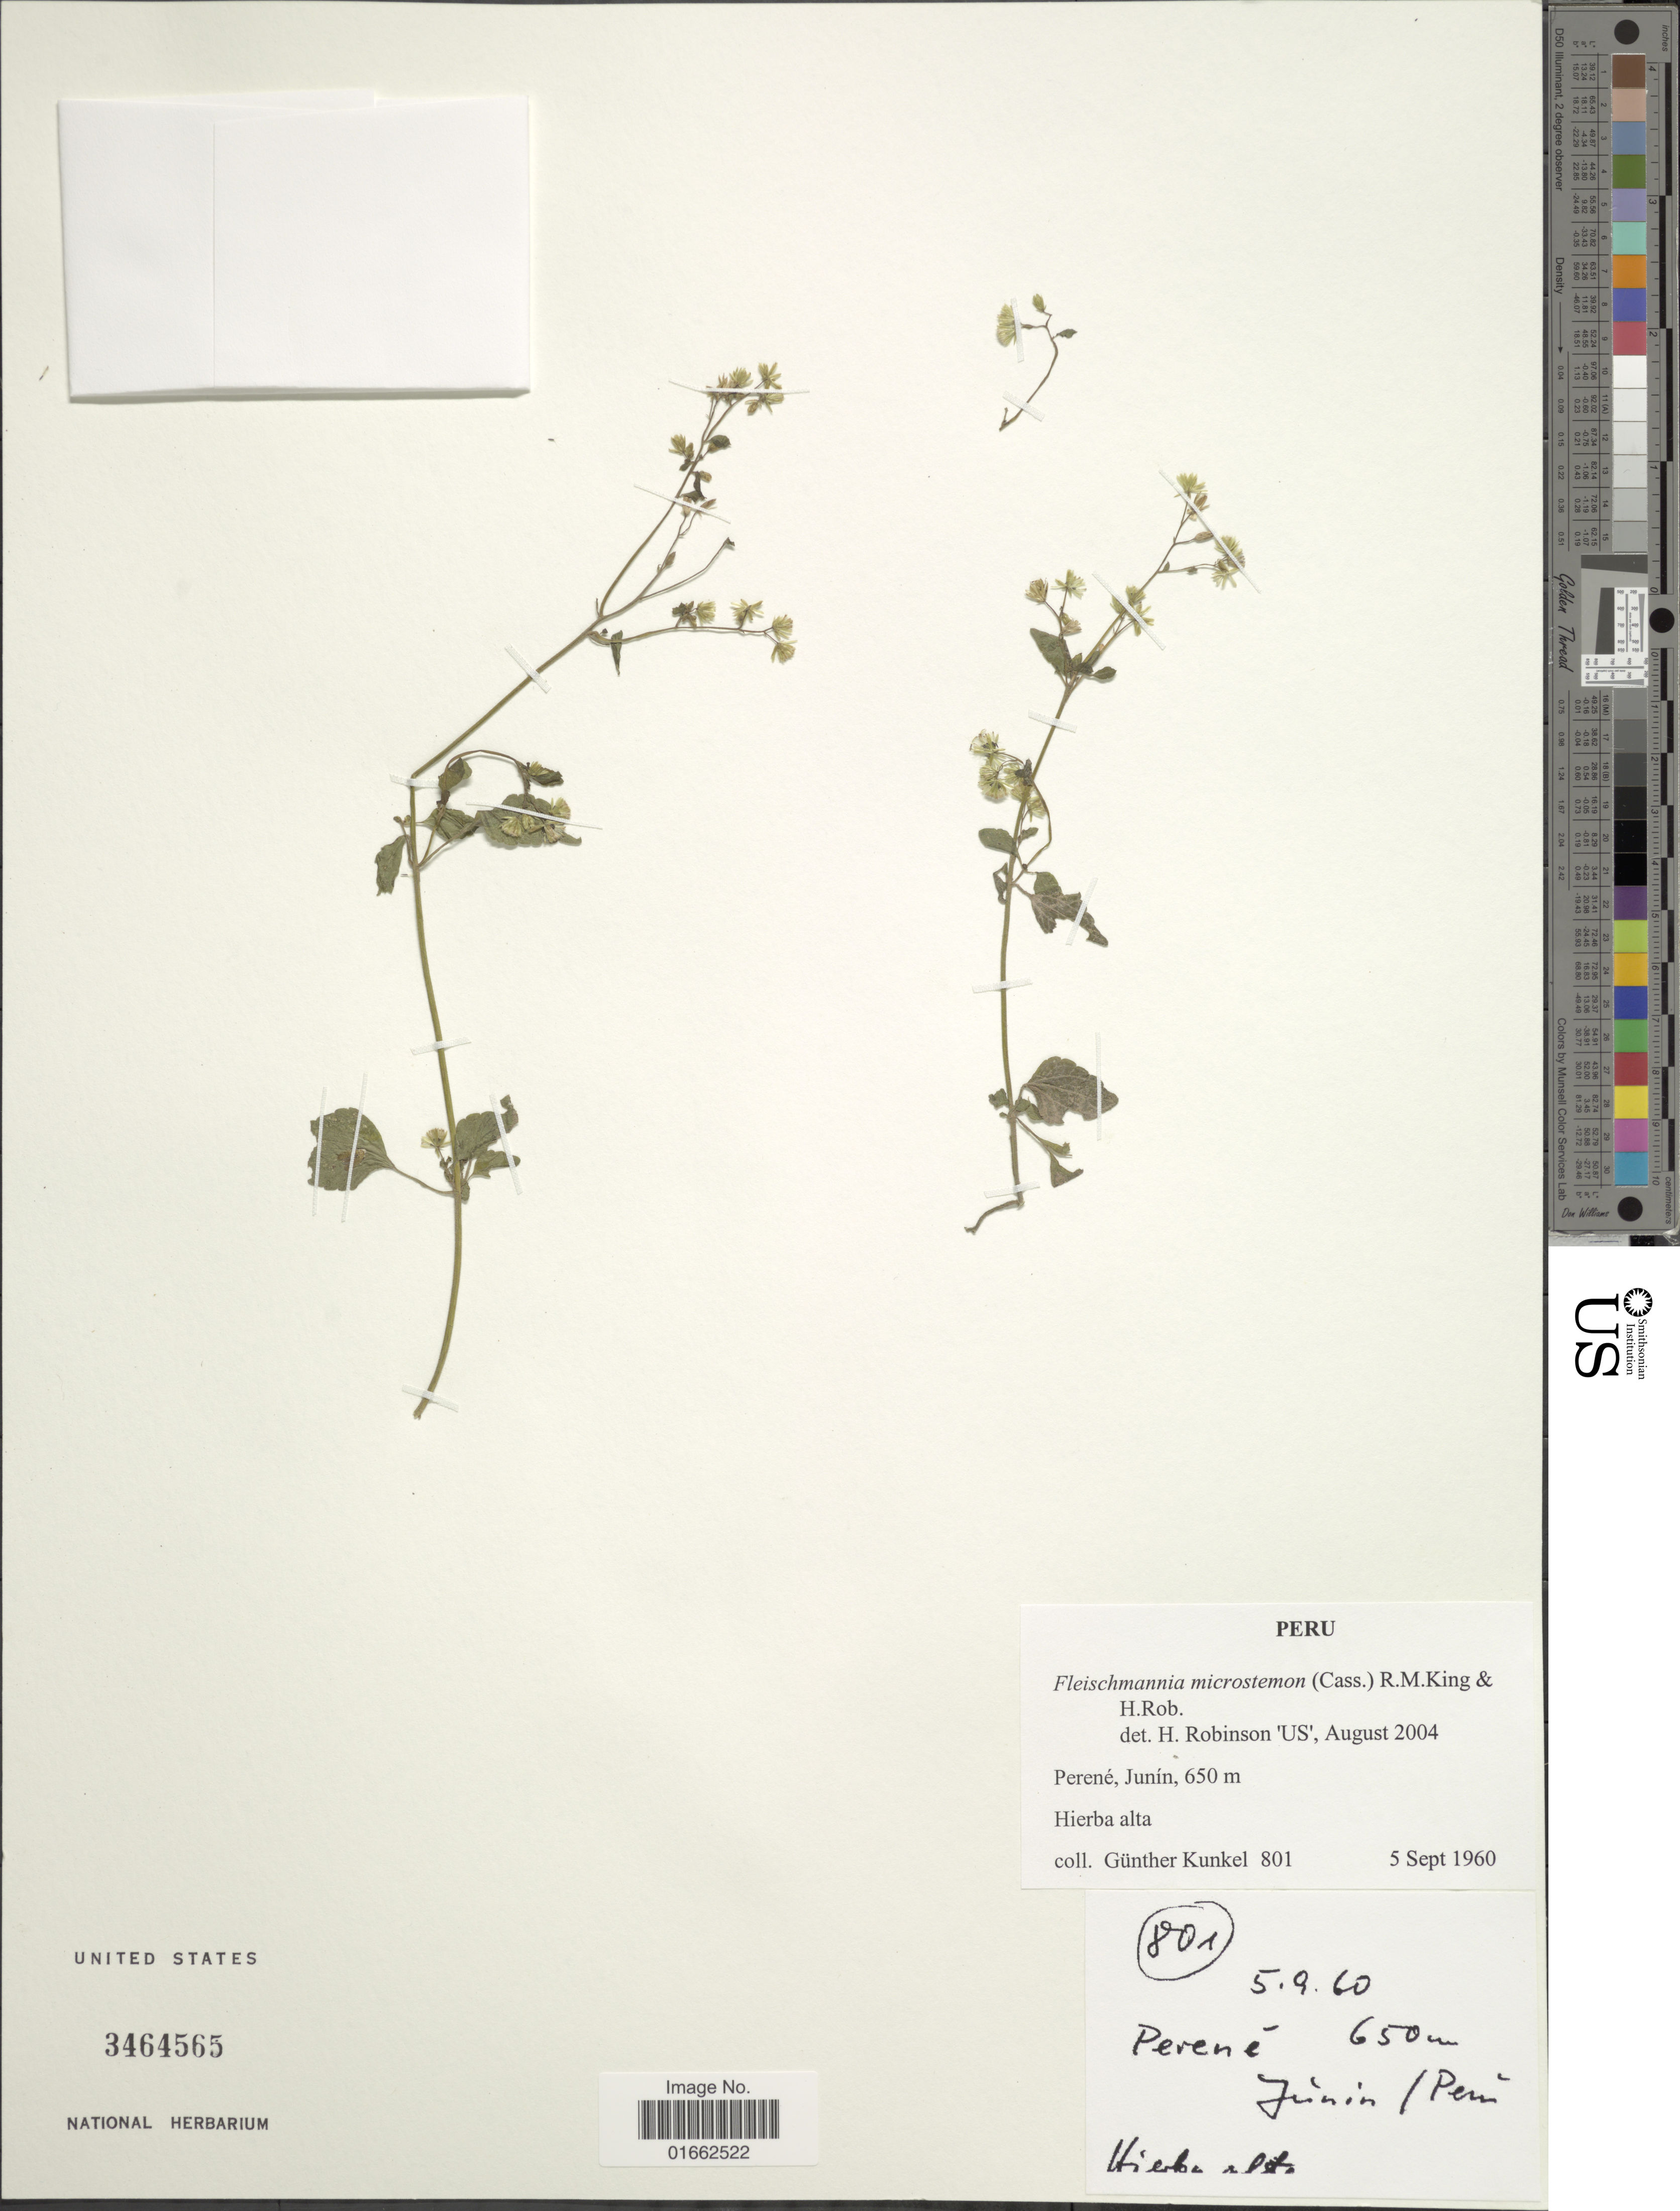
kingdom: Plantae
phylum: Tracheophyta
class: Magnoliopsida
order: Asterales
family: Asteraceae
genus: Fleischmannia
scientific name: Fleischmannia microstemon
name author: (Cass.) R.M. King & H. Rob.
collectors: G. Kunkel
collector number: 801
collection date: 1960-09-05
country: Peru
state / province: Junín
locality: Perené, Junín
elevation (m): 650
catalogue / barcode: US 3464565